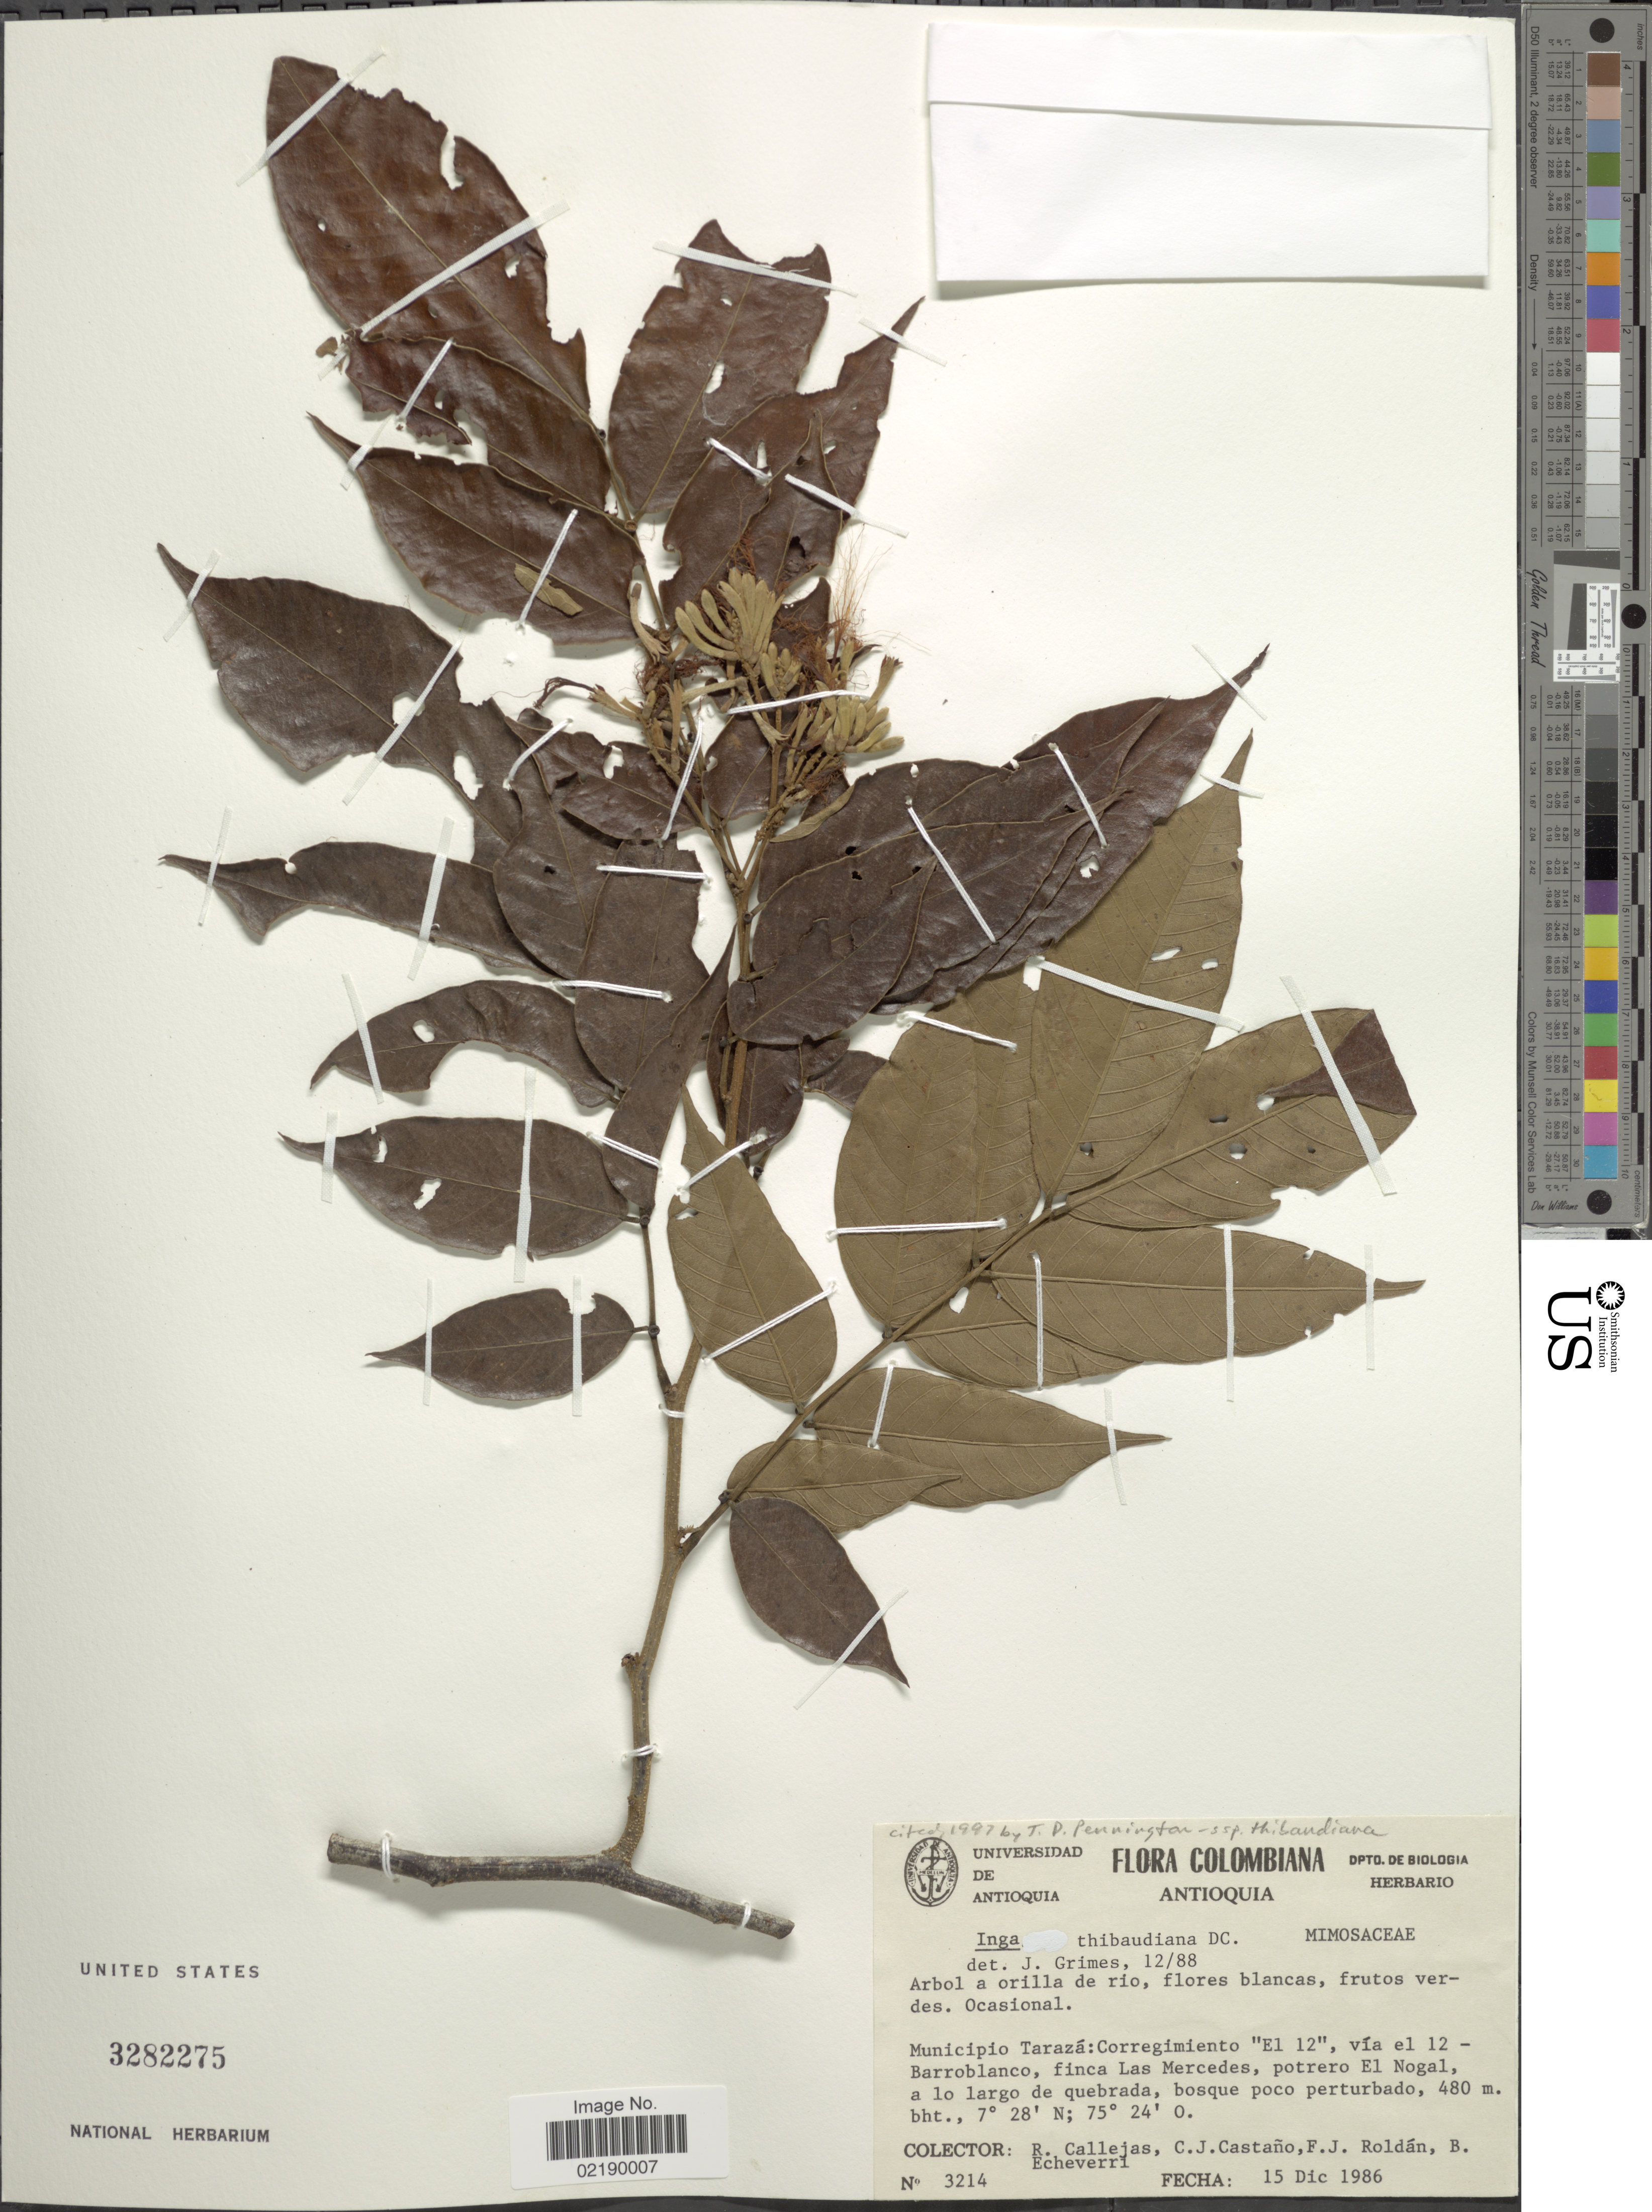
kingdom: Plantae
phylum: Tracheophyta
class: Magnoliopsida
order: Fabales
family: Fabaceae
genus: Inga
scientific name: Inga thibaudiana subsp. thibaudiana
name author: DC.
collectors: R. Callejas, C. Castaño, F. J. Roldán & B. Echeverri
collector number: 3214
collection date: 1986-12-15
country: Colombia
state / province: Antioquia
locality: Municipio Taraza, Corregimiento El 12, via el 12 Barroblanco, finca Las Mercedes, potrero El Nogal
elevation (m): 480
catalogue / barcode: US 3282275